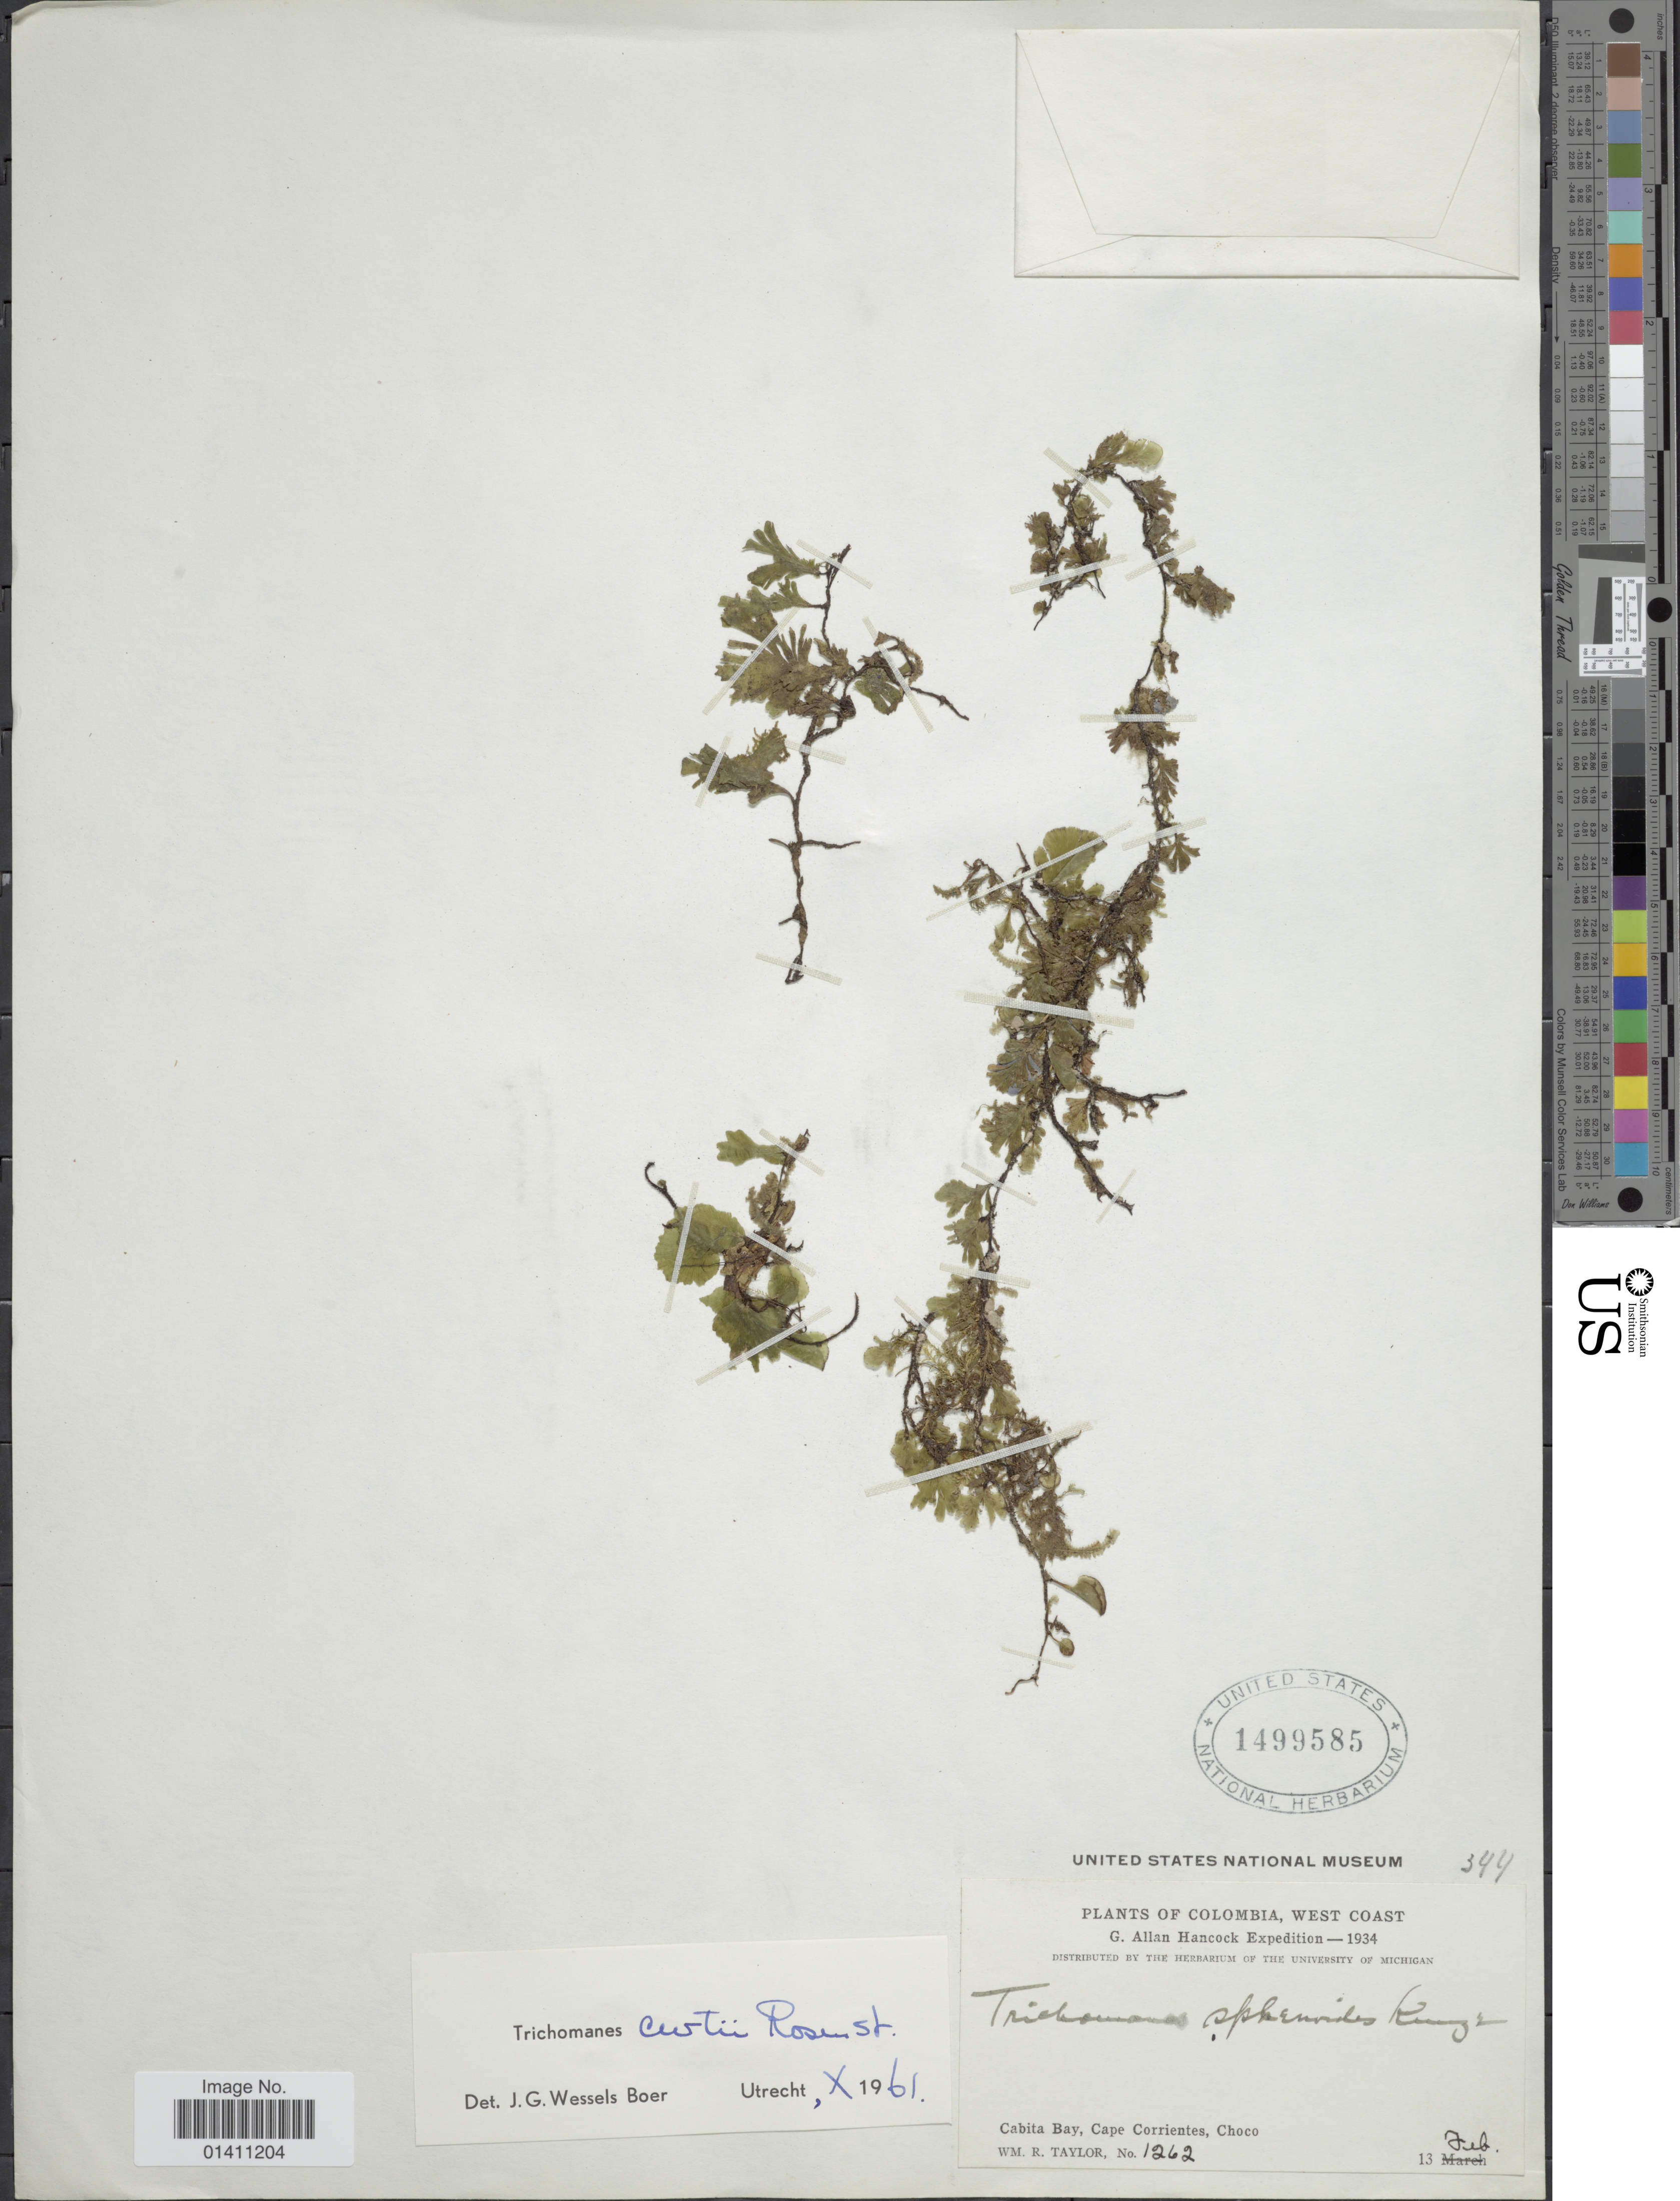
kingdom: Plantae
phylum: Tracheophyta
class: Polypodiopsida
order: Hymenophyllales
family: Hymenophyllaceae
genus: Didymoglossum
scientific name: Didymoglossum curtii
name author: (Rosenst.) Pic. Serm.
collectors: W. R. Taylor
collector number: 1262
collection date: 1934-02-13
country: Colombia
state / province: Chocó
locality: Cabita Bay, Cape Corrientes. West Coast.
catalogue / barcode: US 1499585